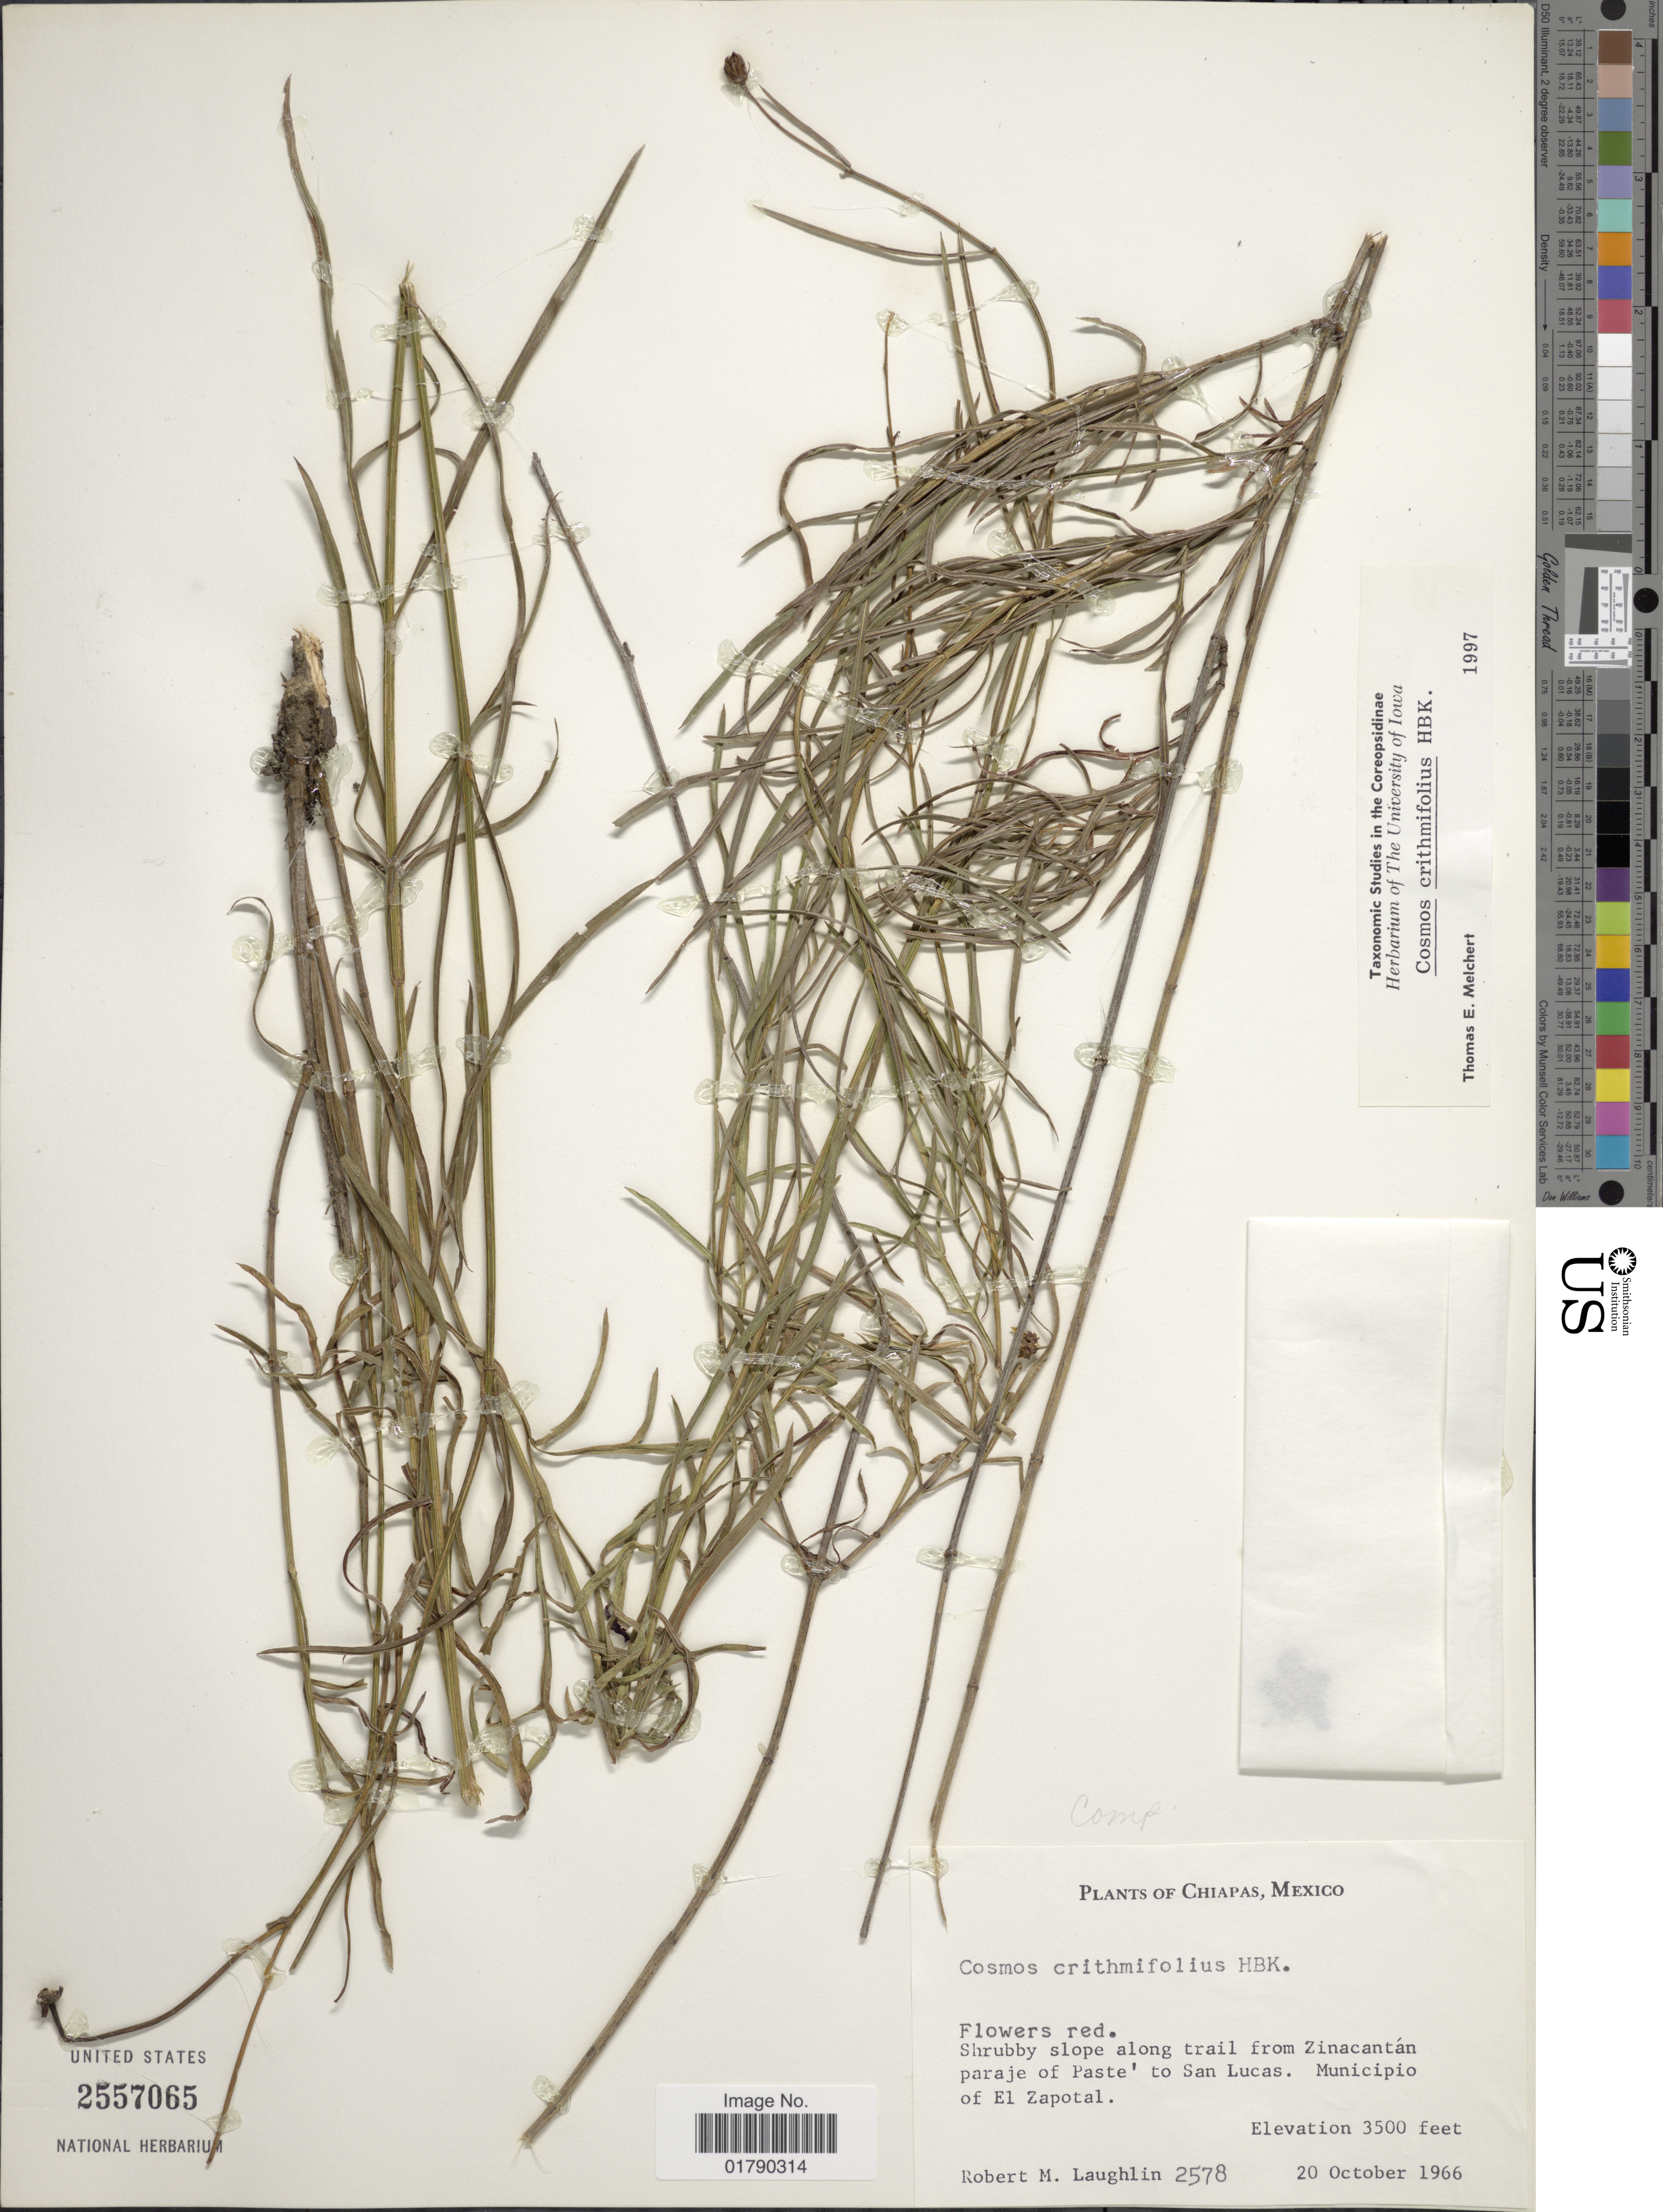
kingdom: Plantae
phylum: Tracheophyta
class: Magnoliopsida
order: Asterales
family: Asteraceae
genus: Cosmos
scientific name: Cosmos crithmifolius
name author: Kunth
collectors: R. M. Laughlin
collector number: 2578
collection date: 1966-10-20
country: Mexico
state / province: Chiapas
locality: Shrubby slope along trail from Zinacantan paraje of Paste' to San Lucas, Municipio of El Zapotal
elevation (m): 1067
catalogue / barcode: US 2557065